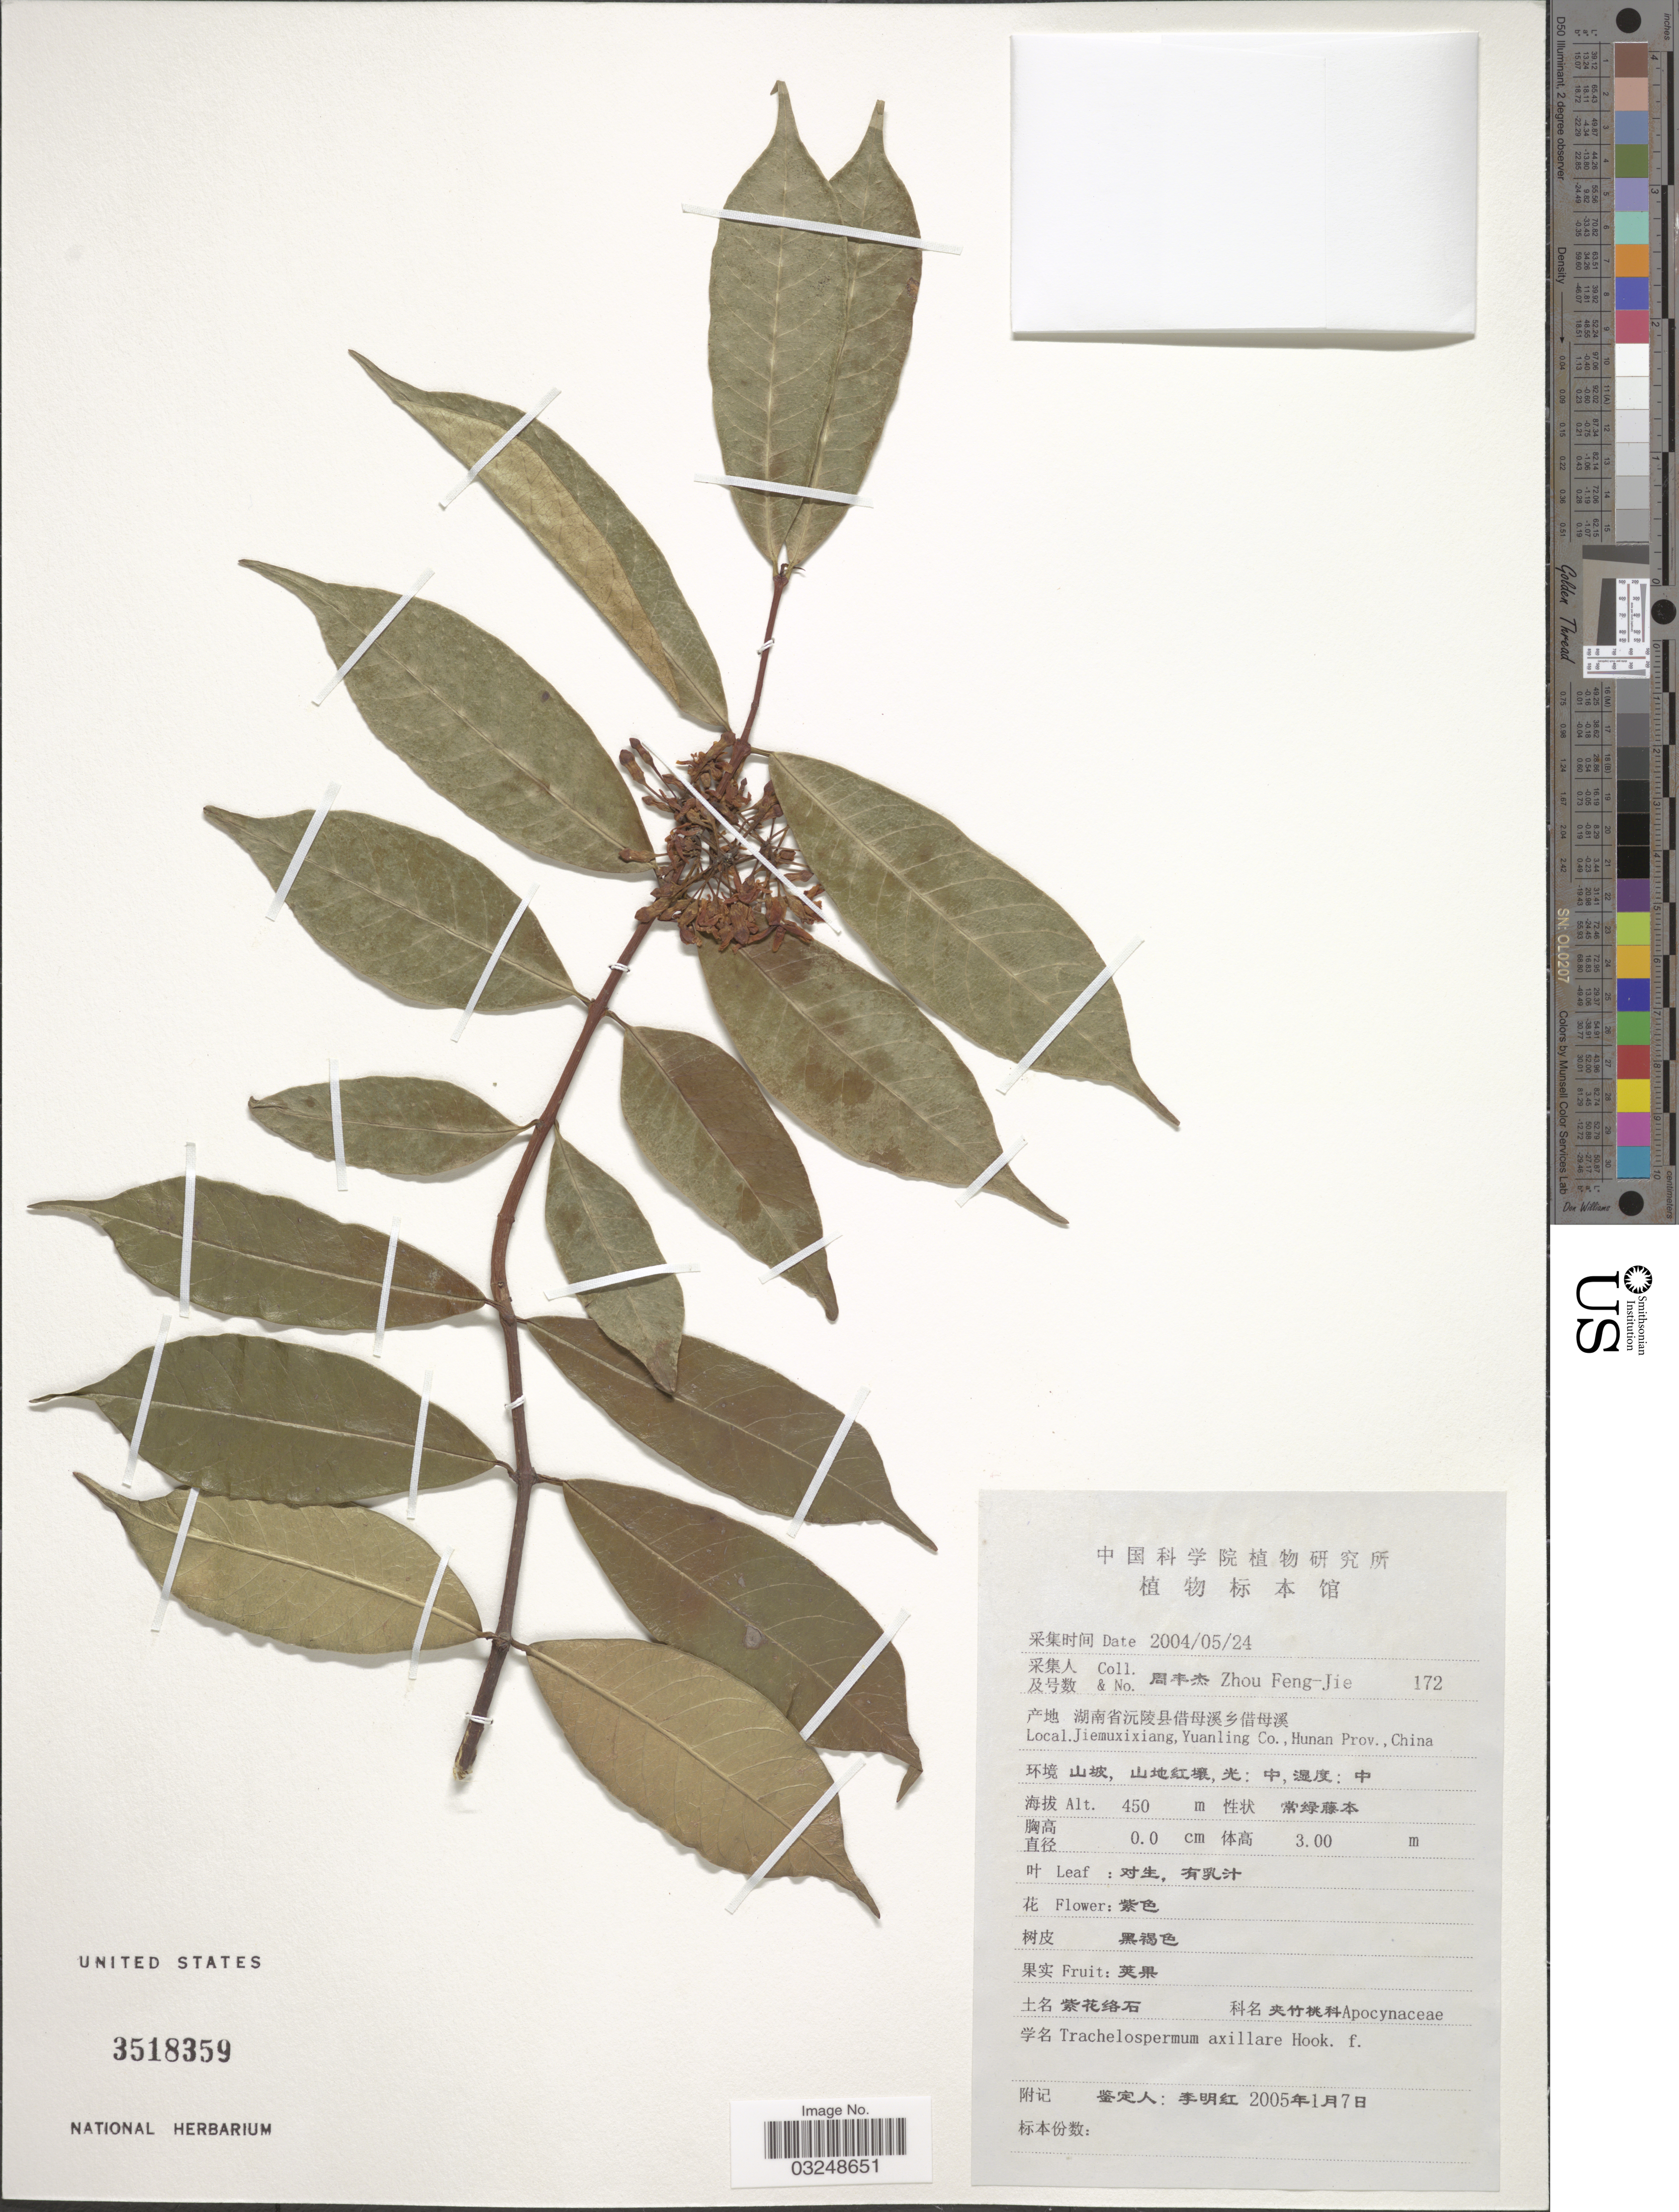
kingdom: Plantae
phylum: Tracheophyta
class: Magnoliopsida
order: Gentianales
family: Apocynaceae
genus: Trachelospermum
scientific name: Trachelospermum axillare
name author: Hook. f.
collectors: F. Zhou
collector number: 172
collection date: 2004-05-24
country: China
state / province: Hunan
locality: Jiemuxixiang, Yuanling Co., Hunan Prov.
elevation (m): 450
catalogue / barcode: US 3518359